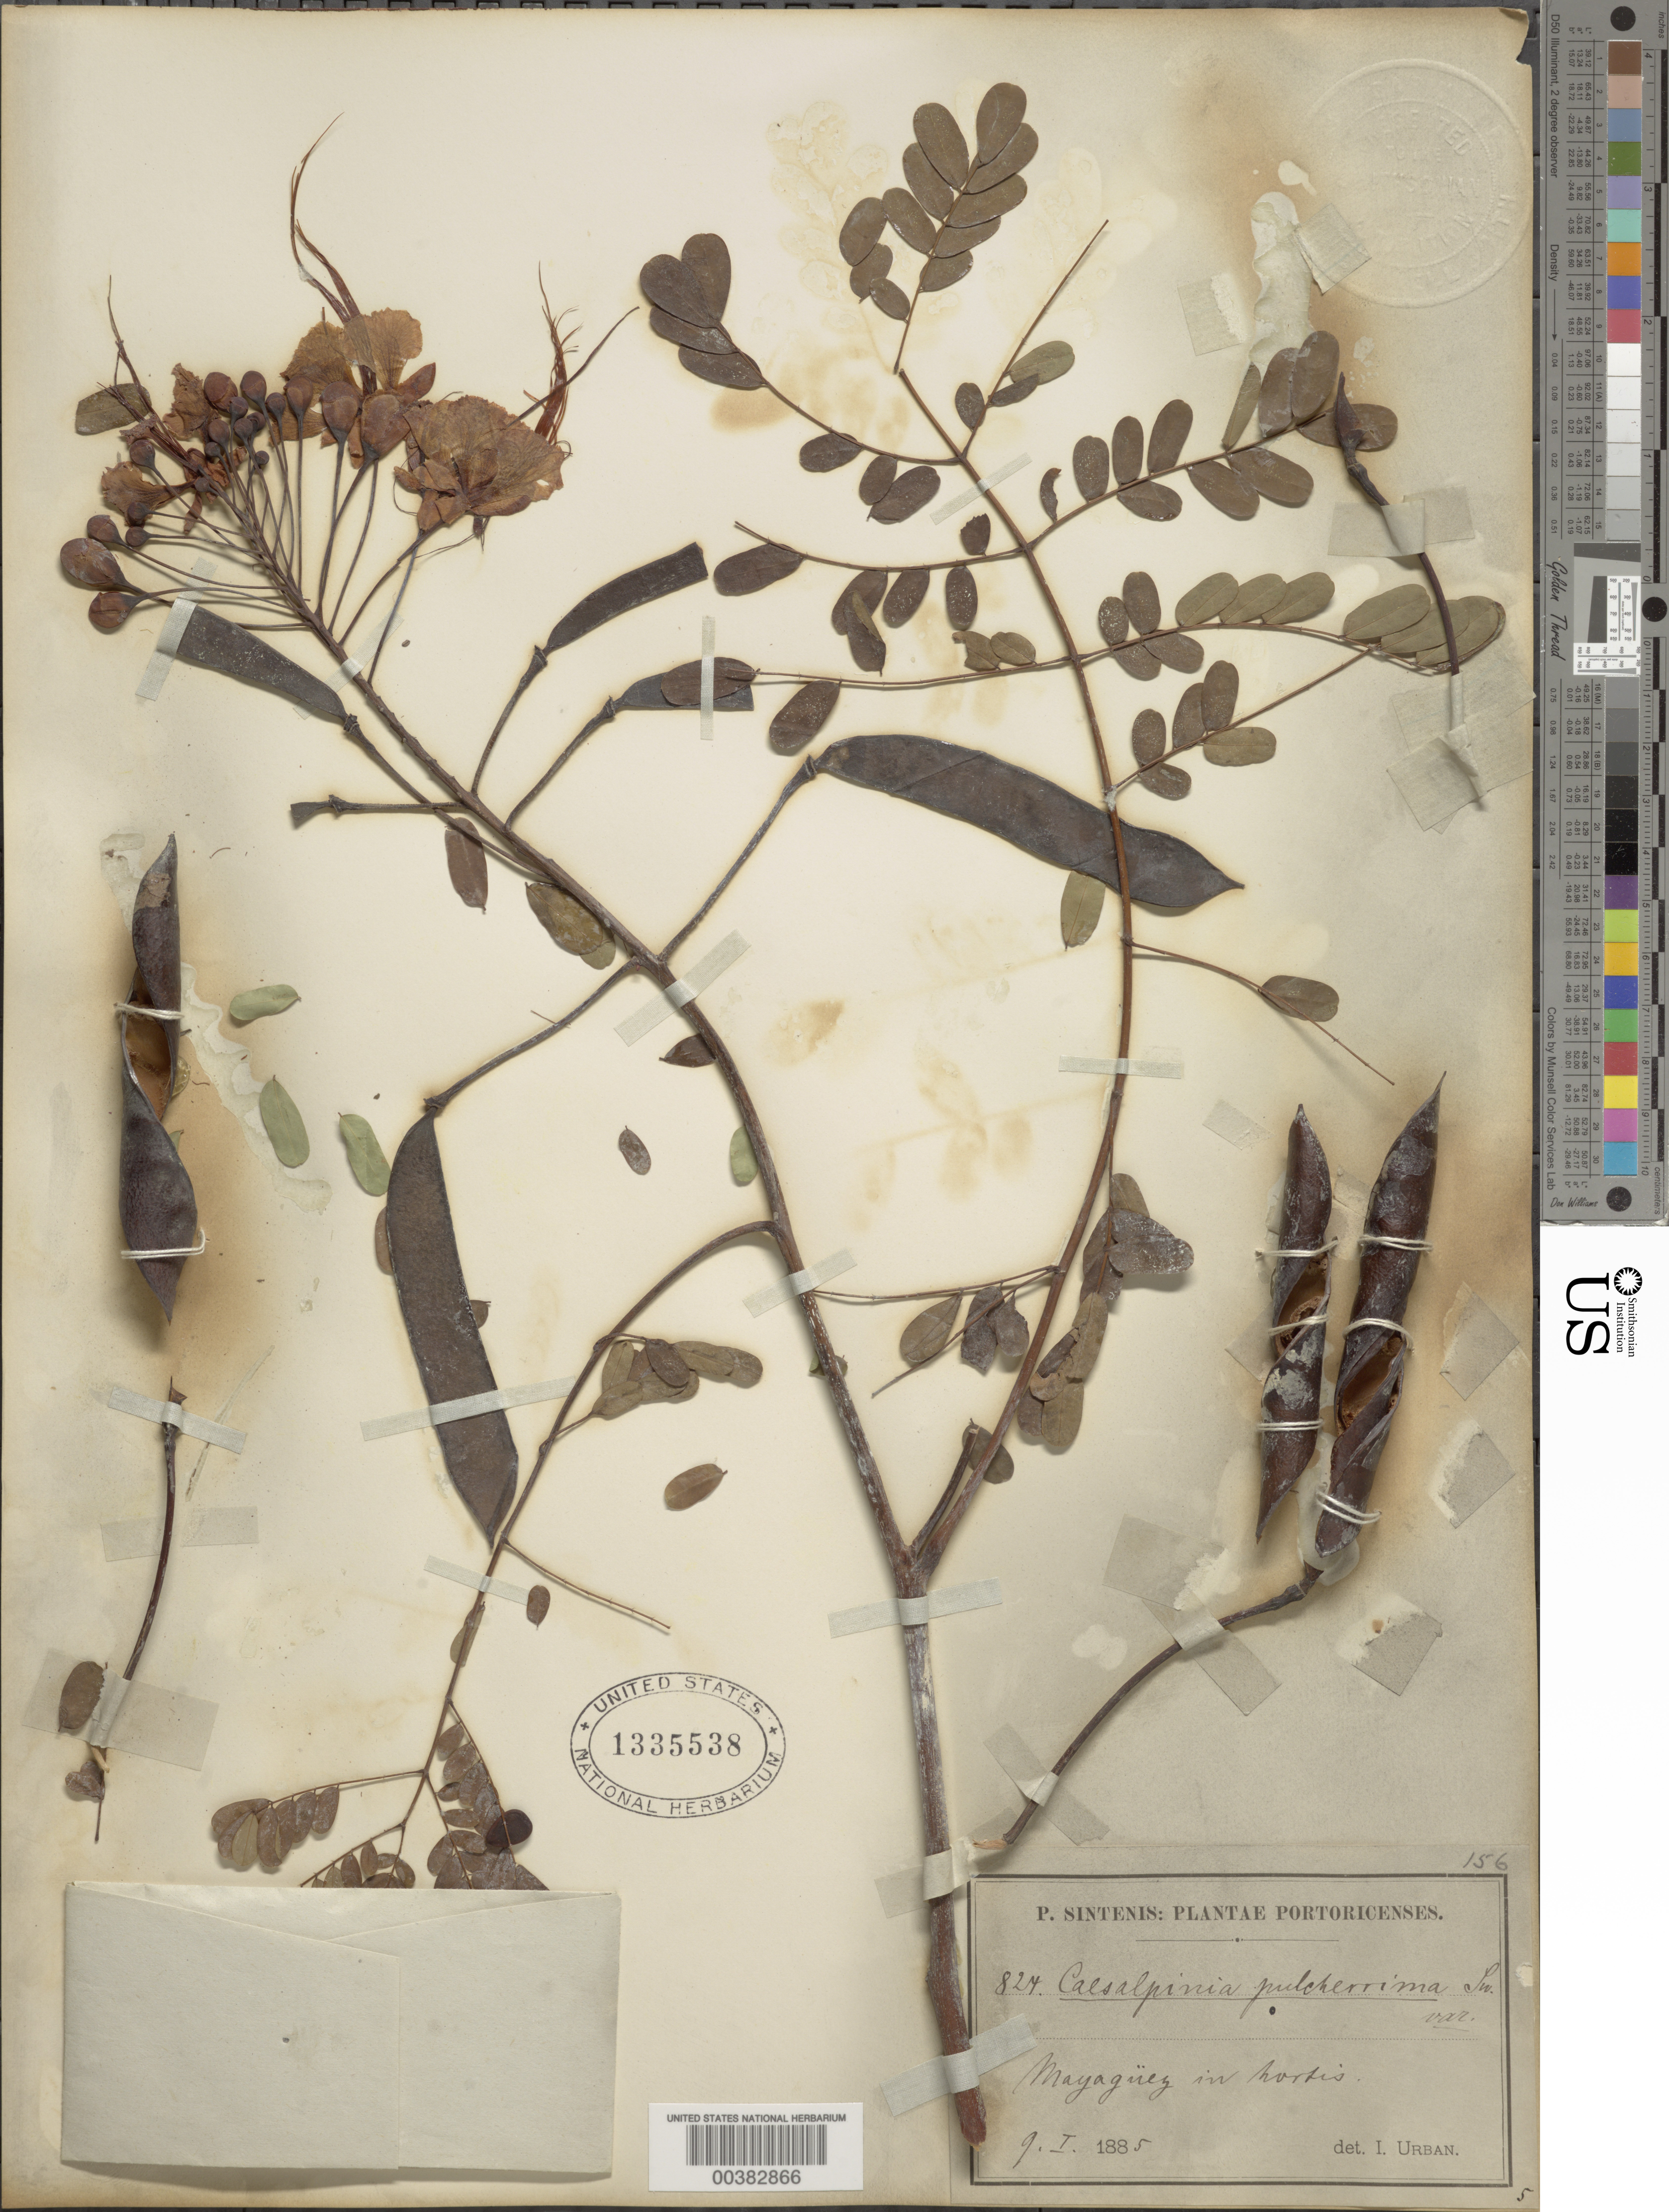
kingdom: Plantae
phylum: Tracheophyta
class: Magnoliopsida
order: Fabales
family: Fabaceae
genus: Caesalpinia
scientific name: Caesalpinia pulcherrima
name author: (L.) Sw.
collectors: P. Sintenis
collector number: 824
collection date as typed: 09 Jan 1885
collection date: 1885-01-09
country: Puerto Rico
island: Greater Antilles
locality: Mayaguez.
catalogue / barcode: US 1335538